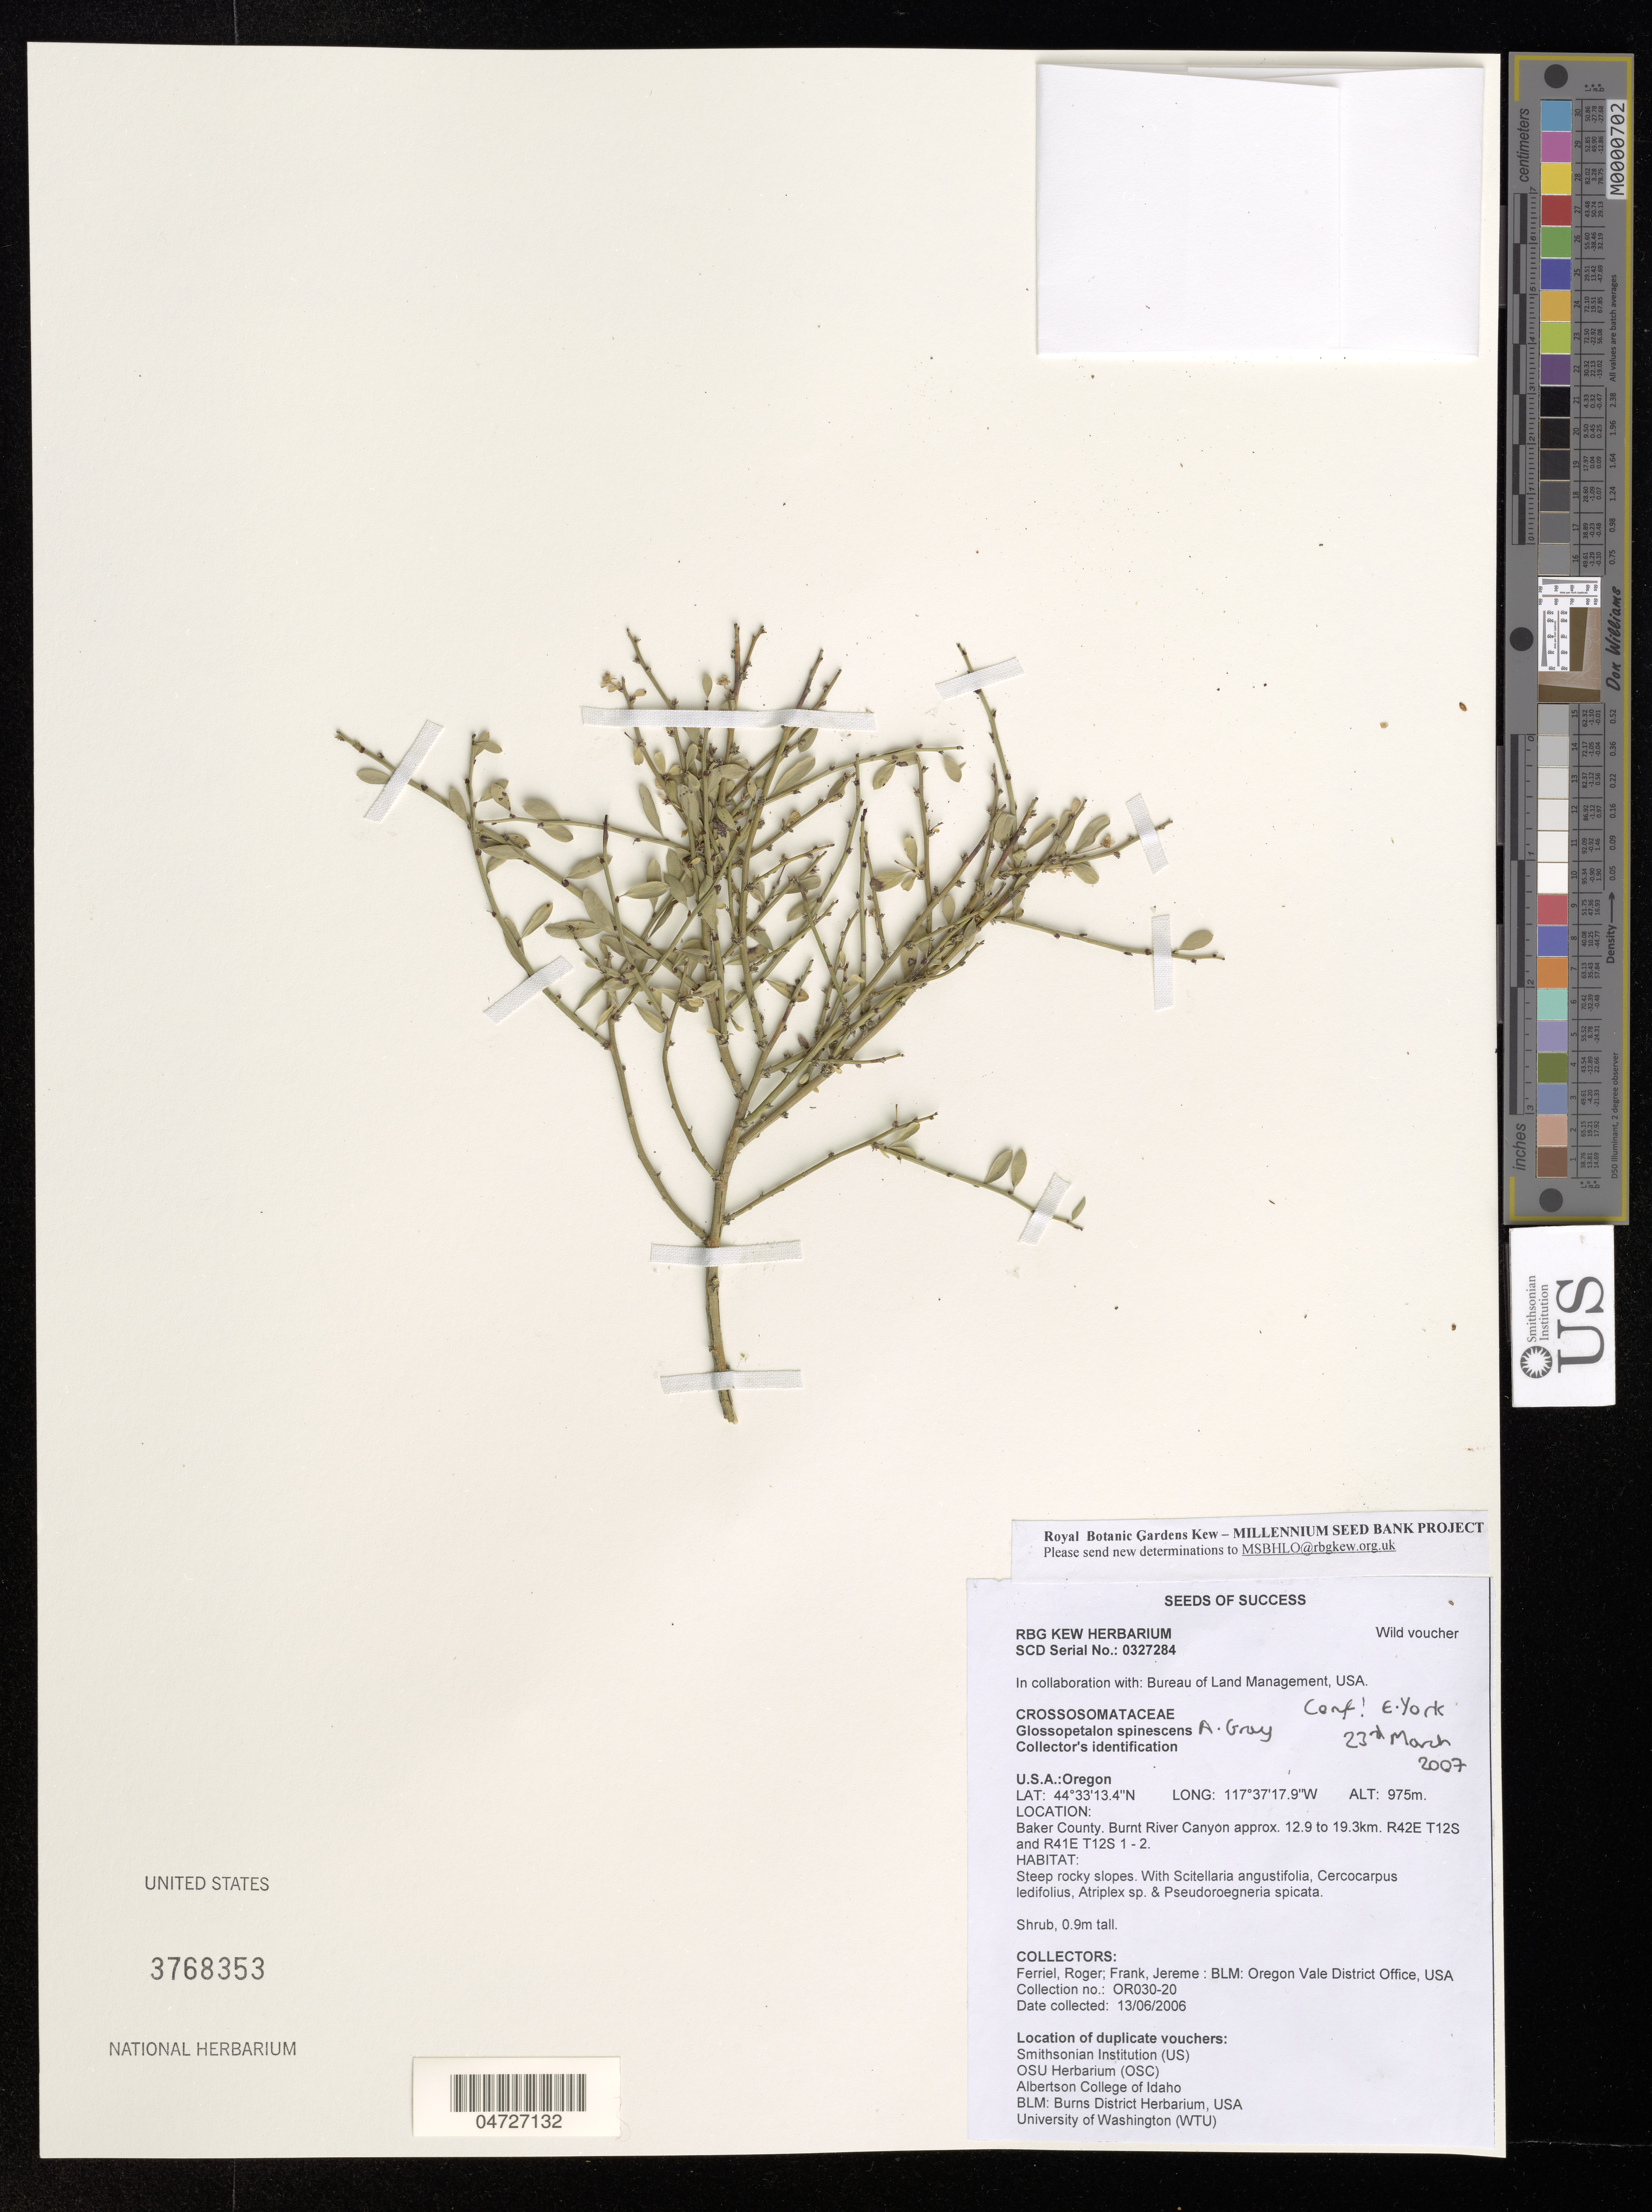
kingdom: Plantae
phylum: Tracheophyta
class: Magnoliopsida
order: Crossosomatales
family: Crossosomataceae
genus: Glossopetalon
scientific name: Glossopetalon spinescens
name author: A. Gray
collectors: R. Ferriel & J. Frank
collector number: OR030-20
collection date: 2006-06-13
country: United States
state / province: Oregon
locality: Baker County. Burnt River Canyon approx. 12.9 to 19.3km.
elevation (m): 975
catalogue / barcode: US 3768353